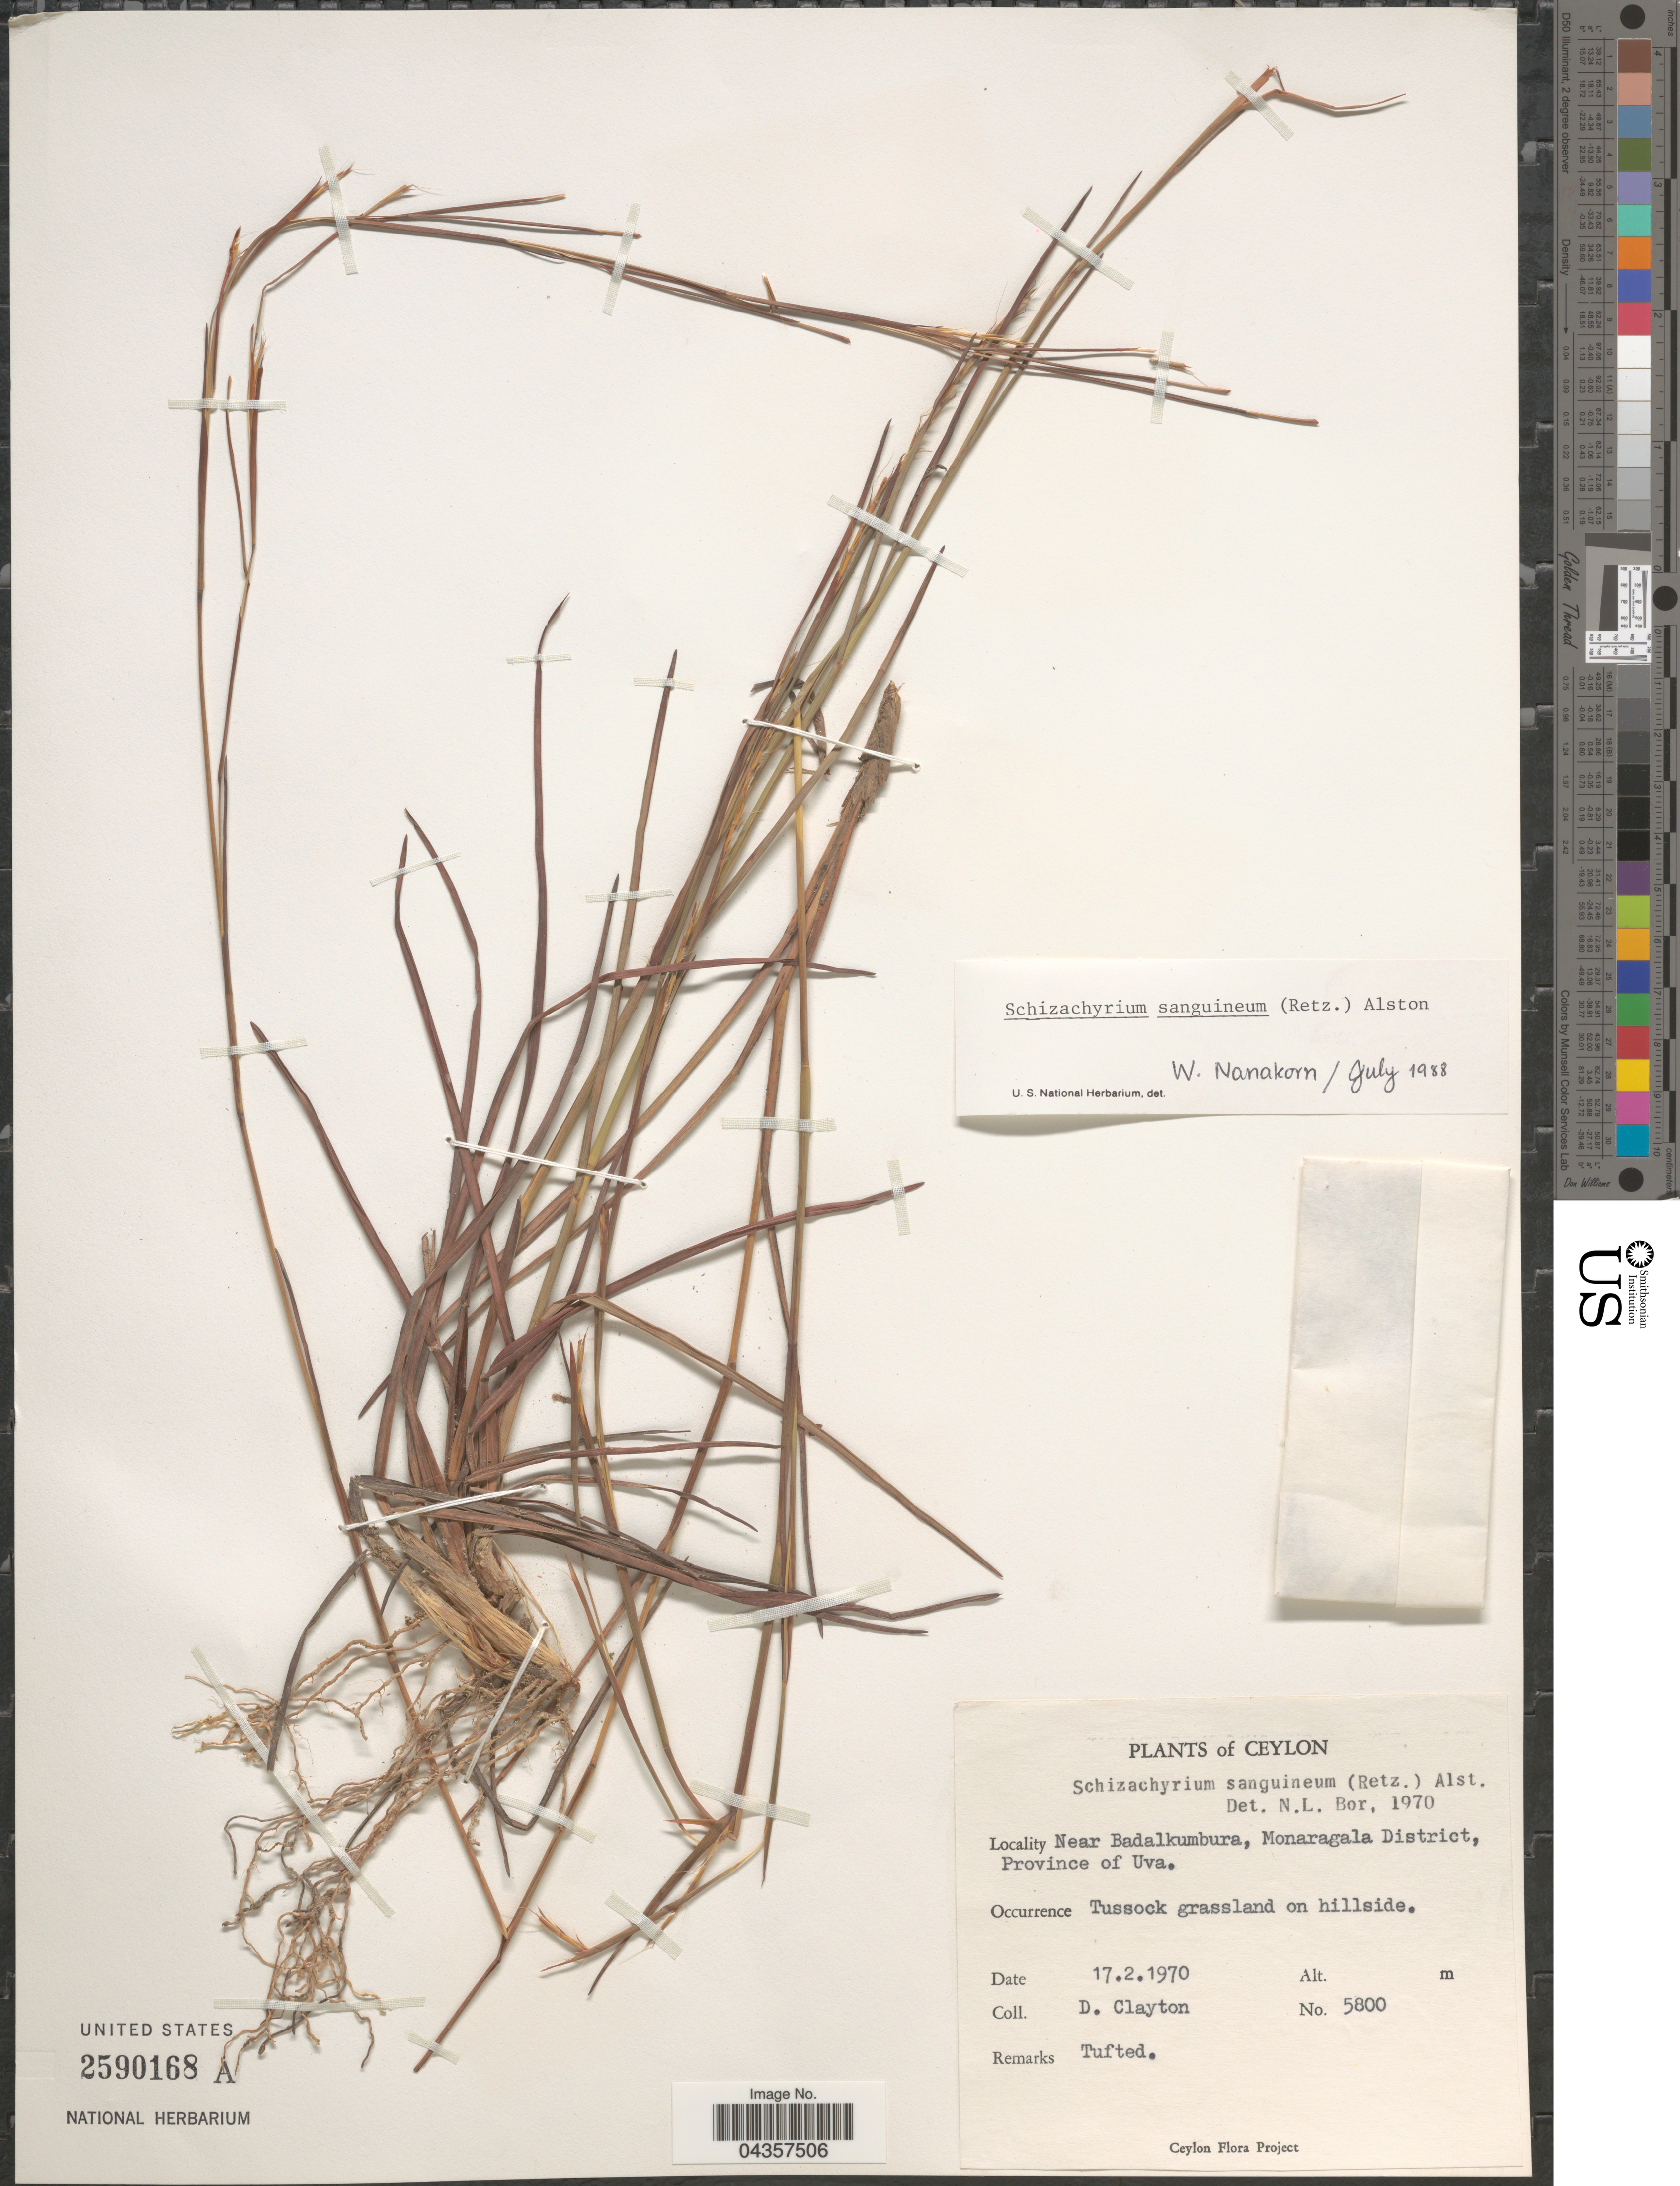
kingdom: Plantae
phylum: Tracheophyta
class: Liliopsida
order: Poales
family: Poaceae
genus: Schizachyrium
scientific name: Schizachyrium sanguineum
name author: (Retz.) Alston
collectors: D. Clayton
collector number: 5800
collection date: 1970-02-17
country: Sri Lanka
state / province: Uva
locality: Ceylon. Near Badalkumbura, Monaragala District.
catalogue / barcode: US 2590168A